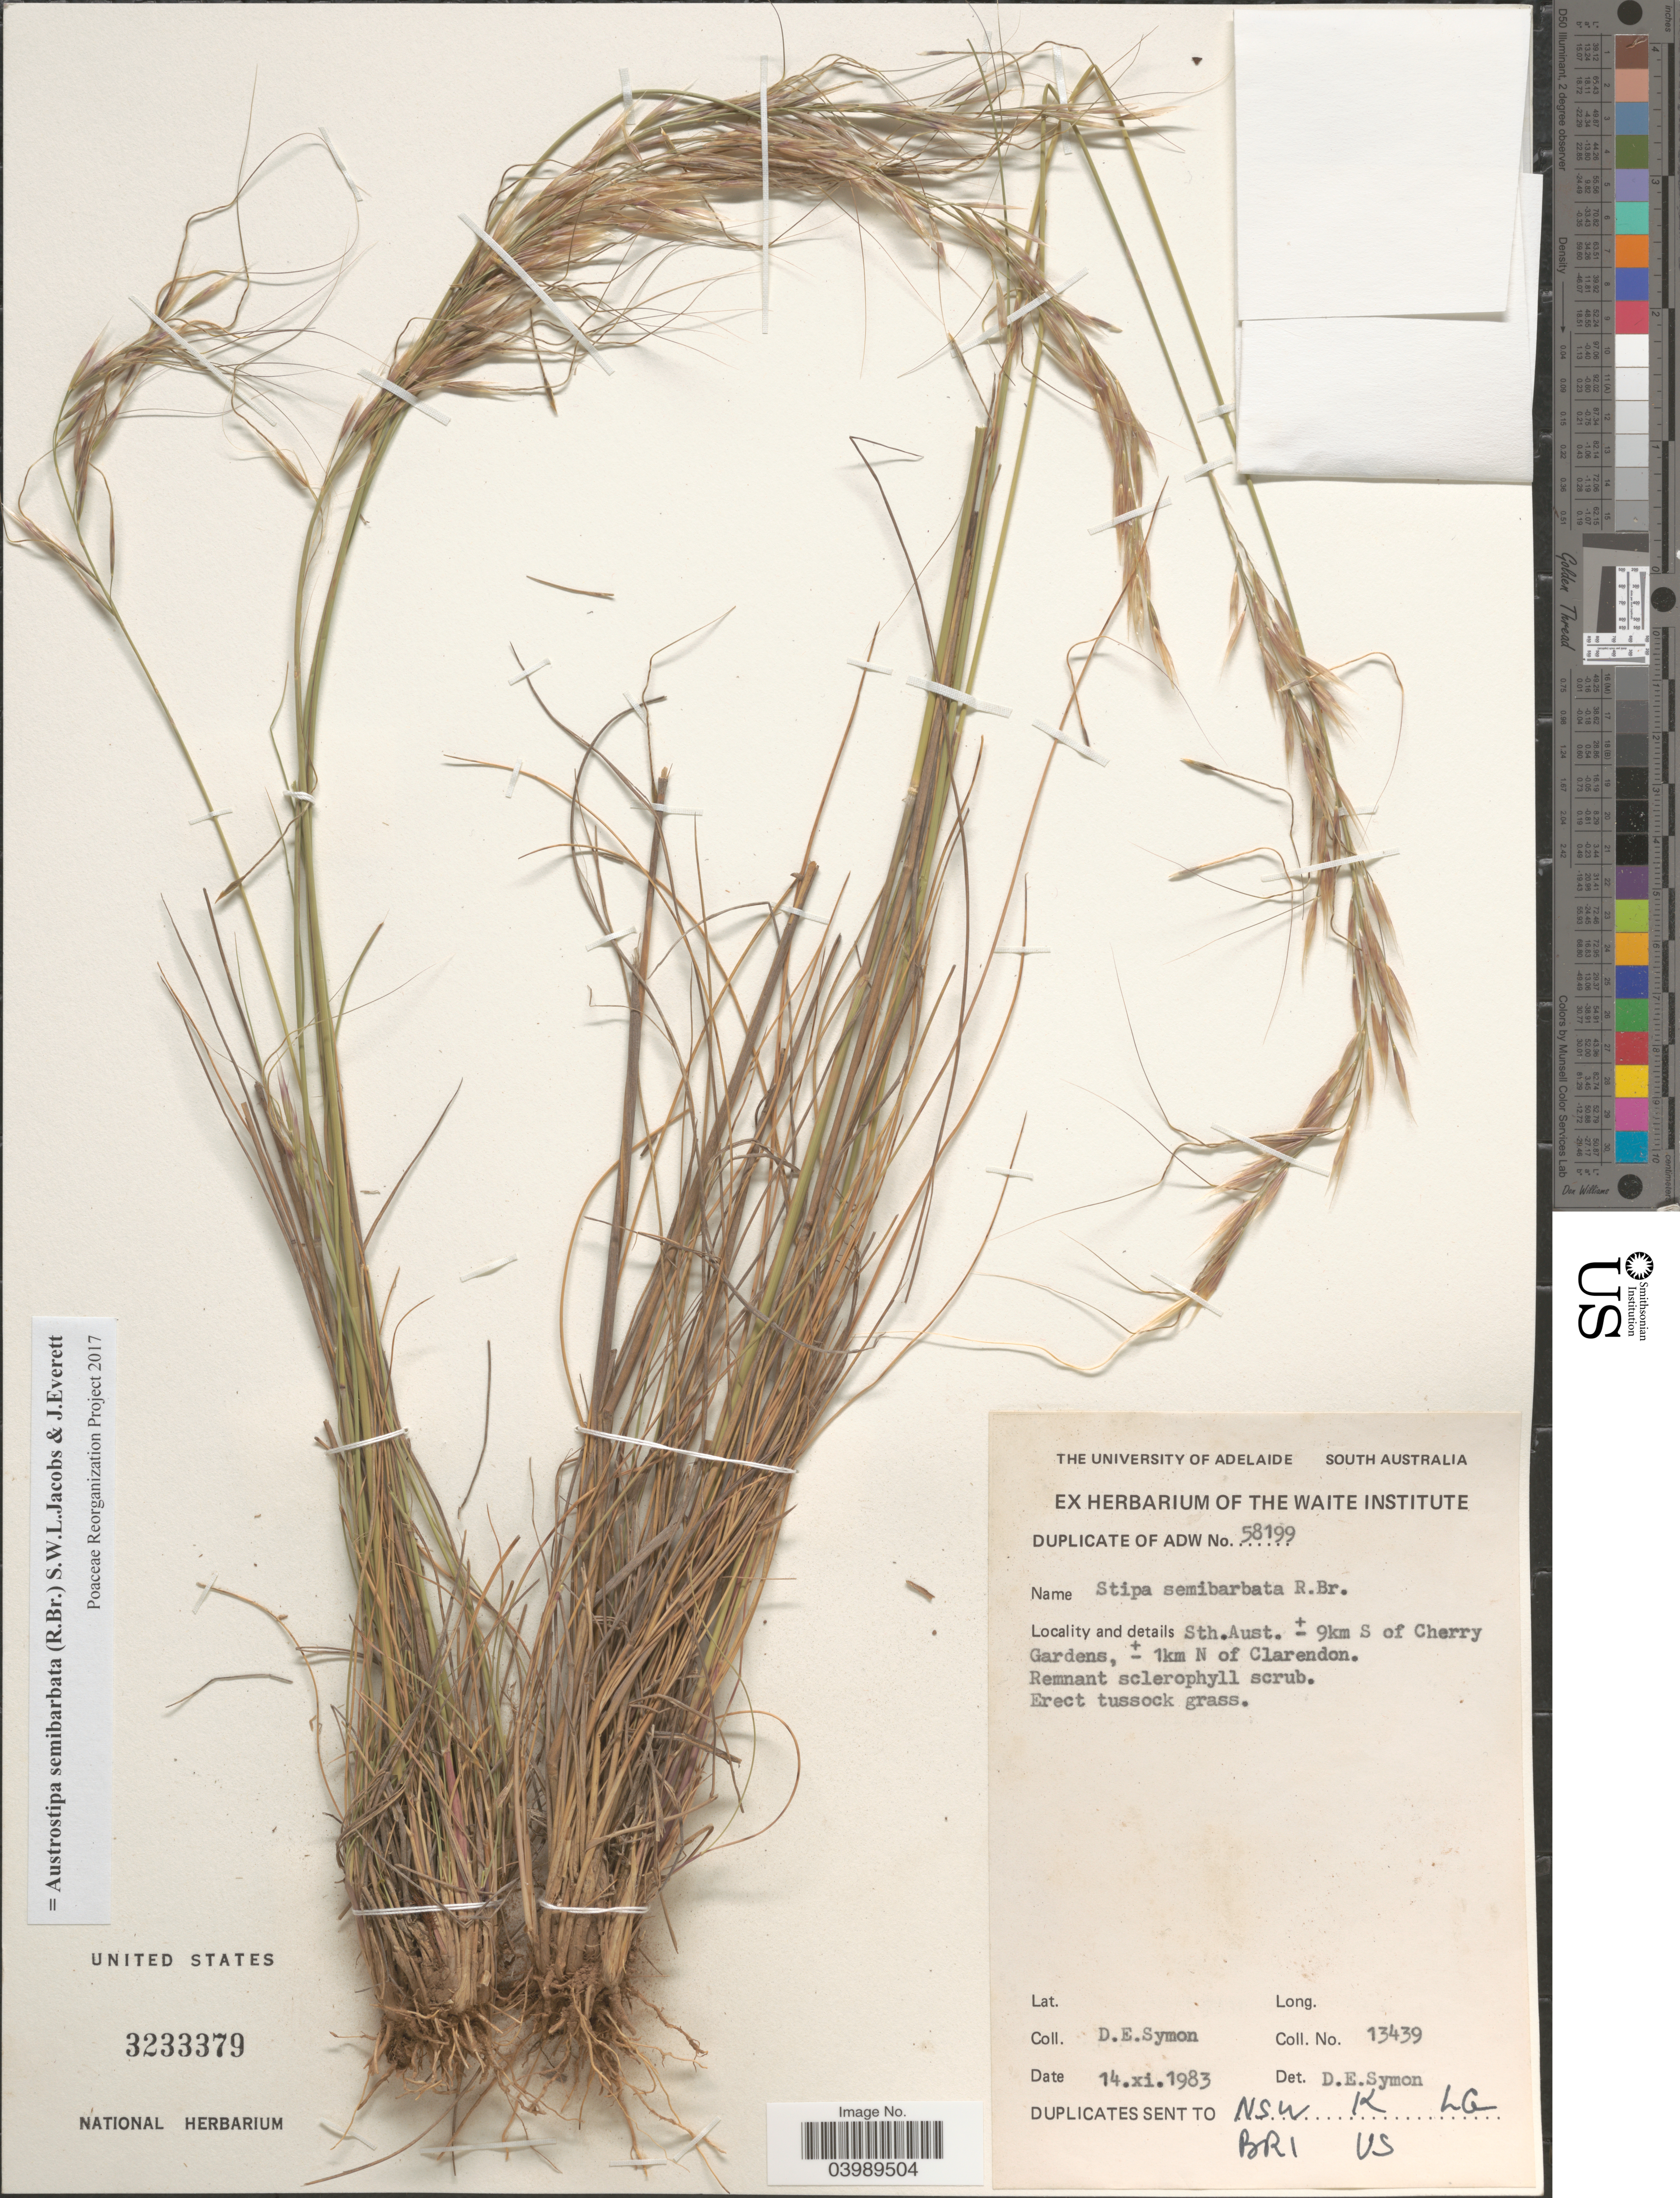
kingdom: Plantae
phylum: Tracheophyta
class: Liliopsida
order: Poales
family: Poaceae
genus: Austrostipa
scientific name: Austrostipa semibarbata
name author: (R. Br.) S.W.L. Jacobs & J. Everett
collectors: D. Symon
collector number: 13439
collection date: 1983-11-14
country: Australia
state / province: South Australia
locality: ± 9km S of Cherry Gardens, ± 1km N of Clarendon.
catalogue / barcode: US 3233379